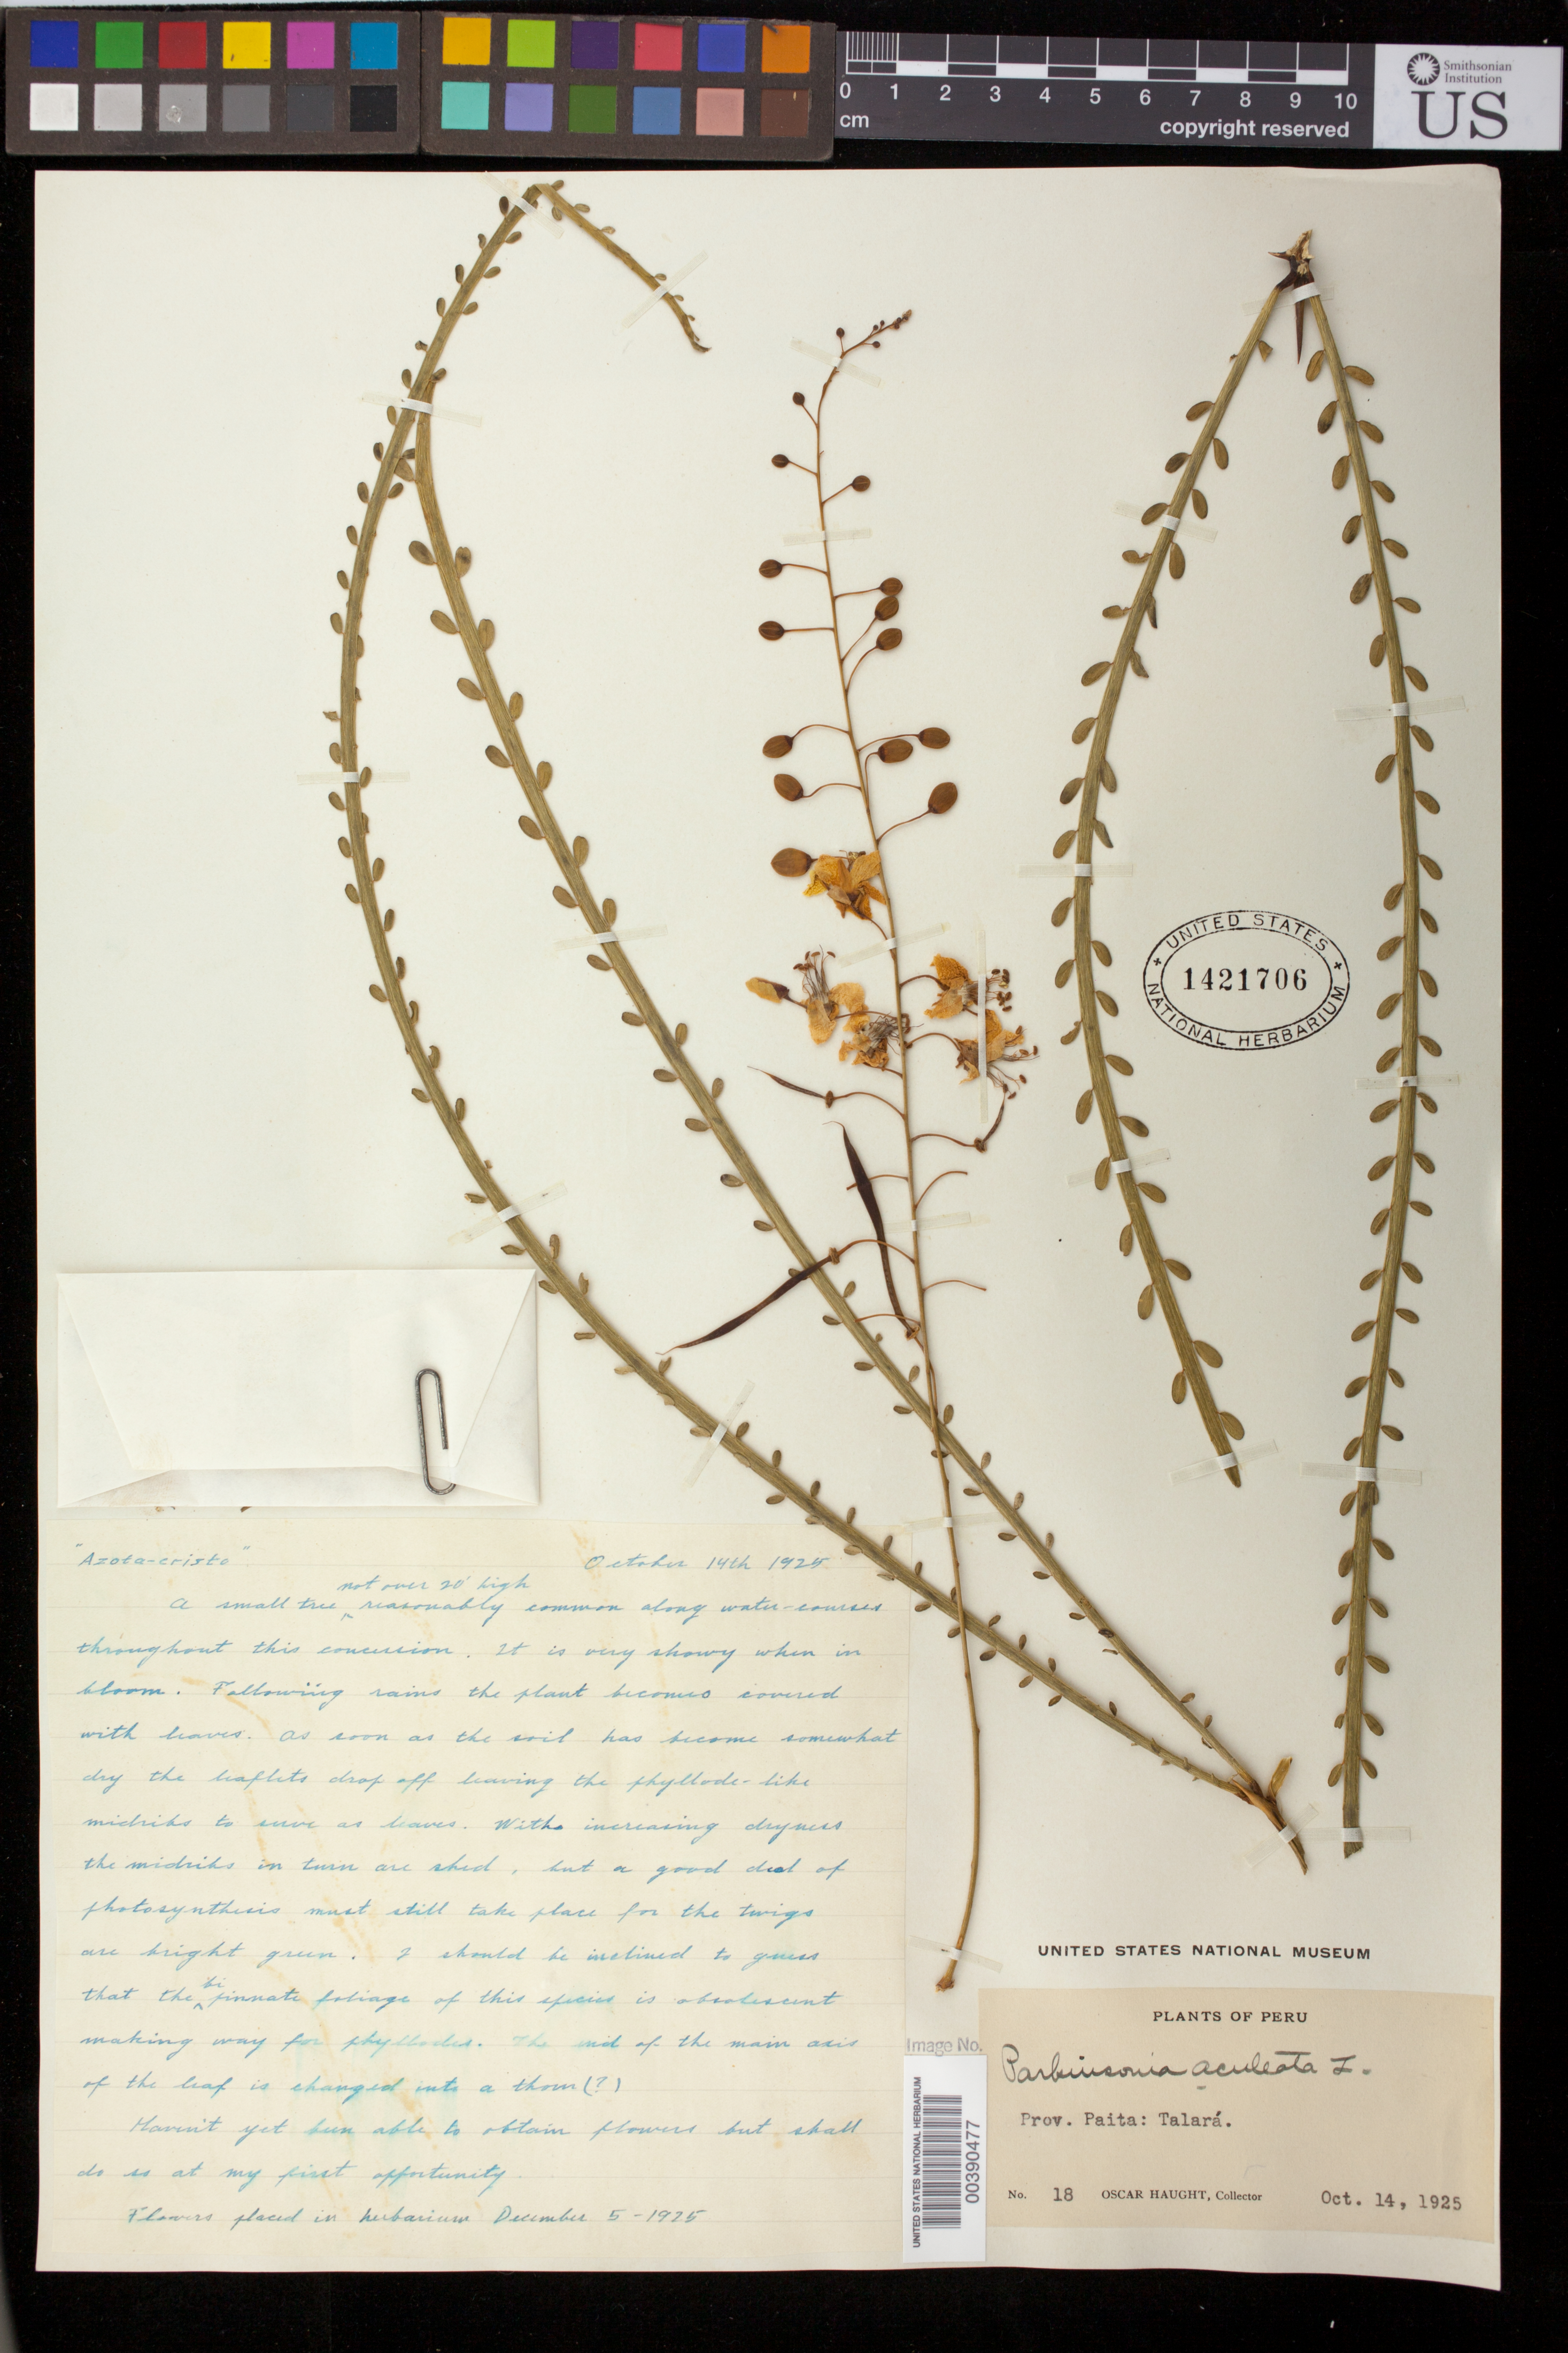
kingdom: Plantae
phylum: Tracheophyta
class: Magnoliopsida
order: Fabales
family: Fabaceae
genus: Parkinsonia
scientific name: Parkinsonia aculeata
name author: L.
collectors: O. L. Haught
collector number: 18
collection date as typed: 14 Oct 1925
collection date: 1925-10-14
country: Peru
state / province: Piura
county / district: Paita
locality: Talará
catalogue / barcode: US 1421706